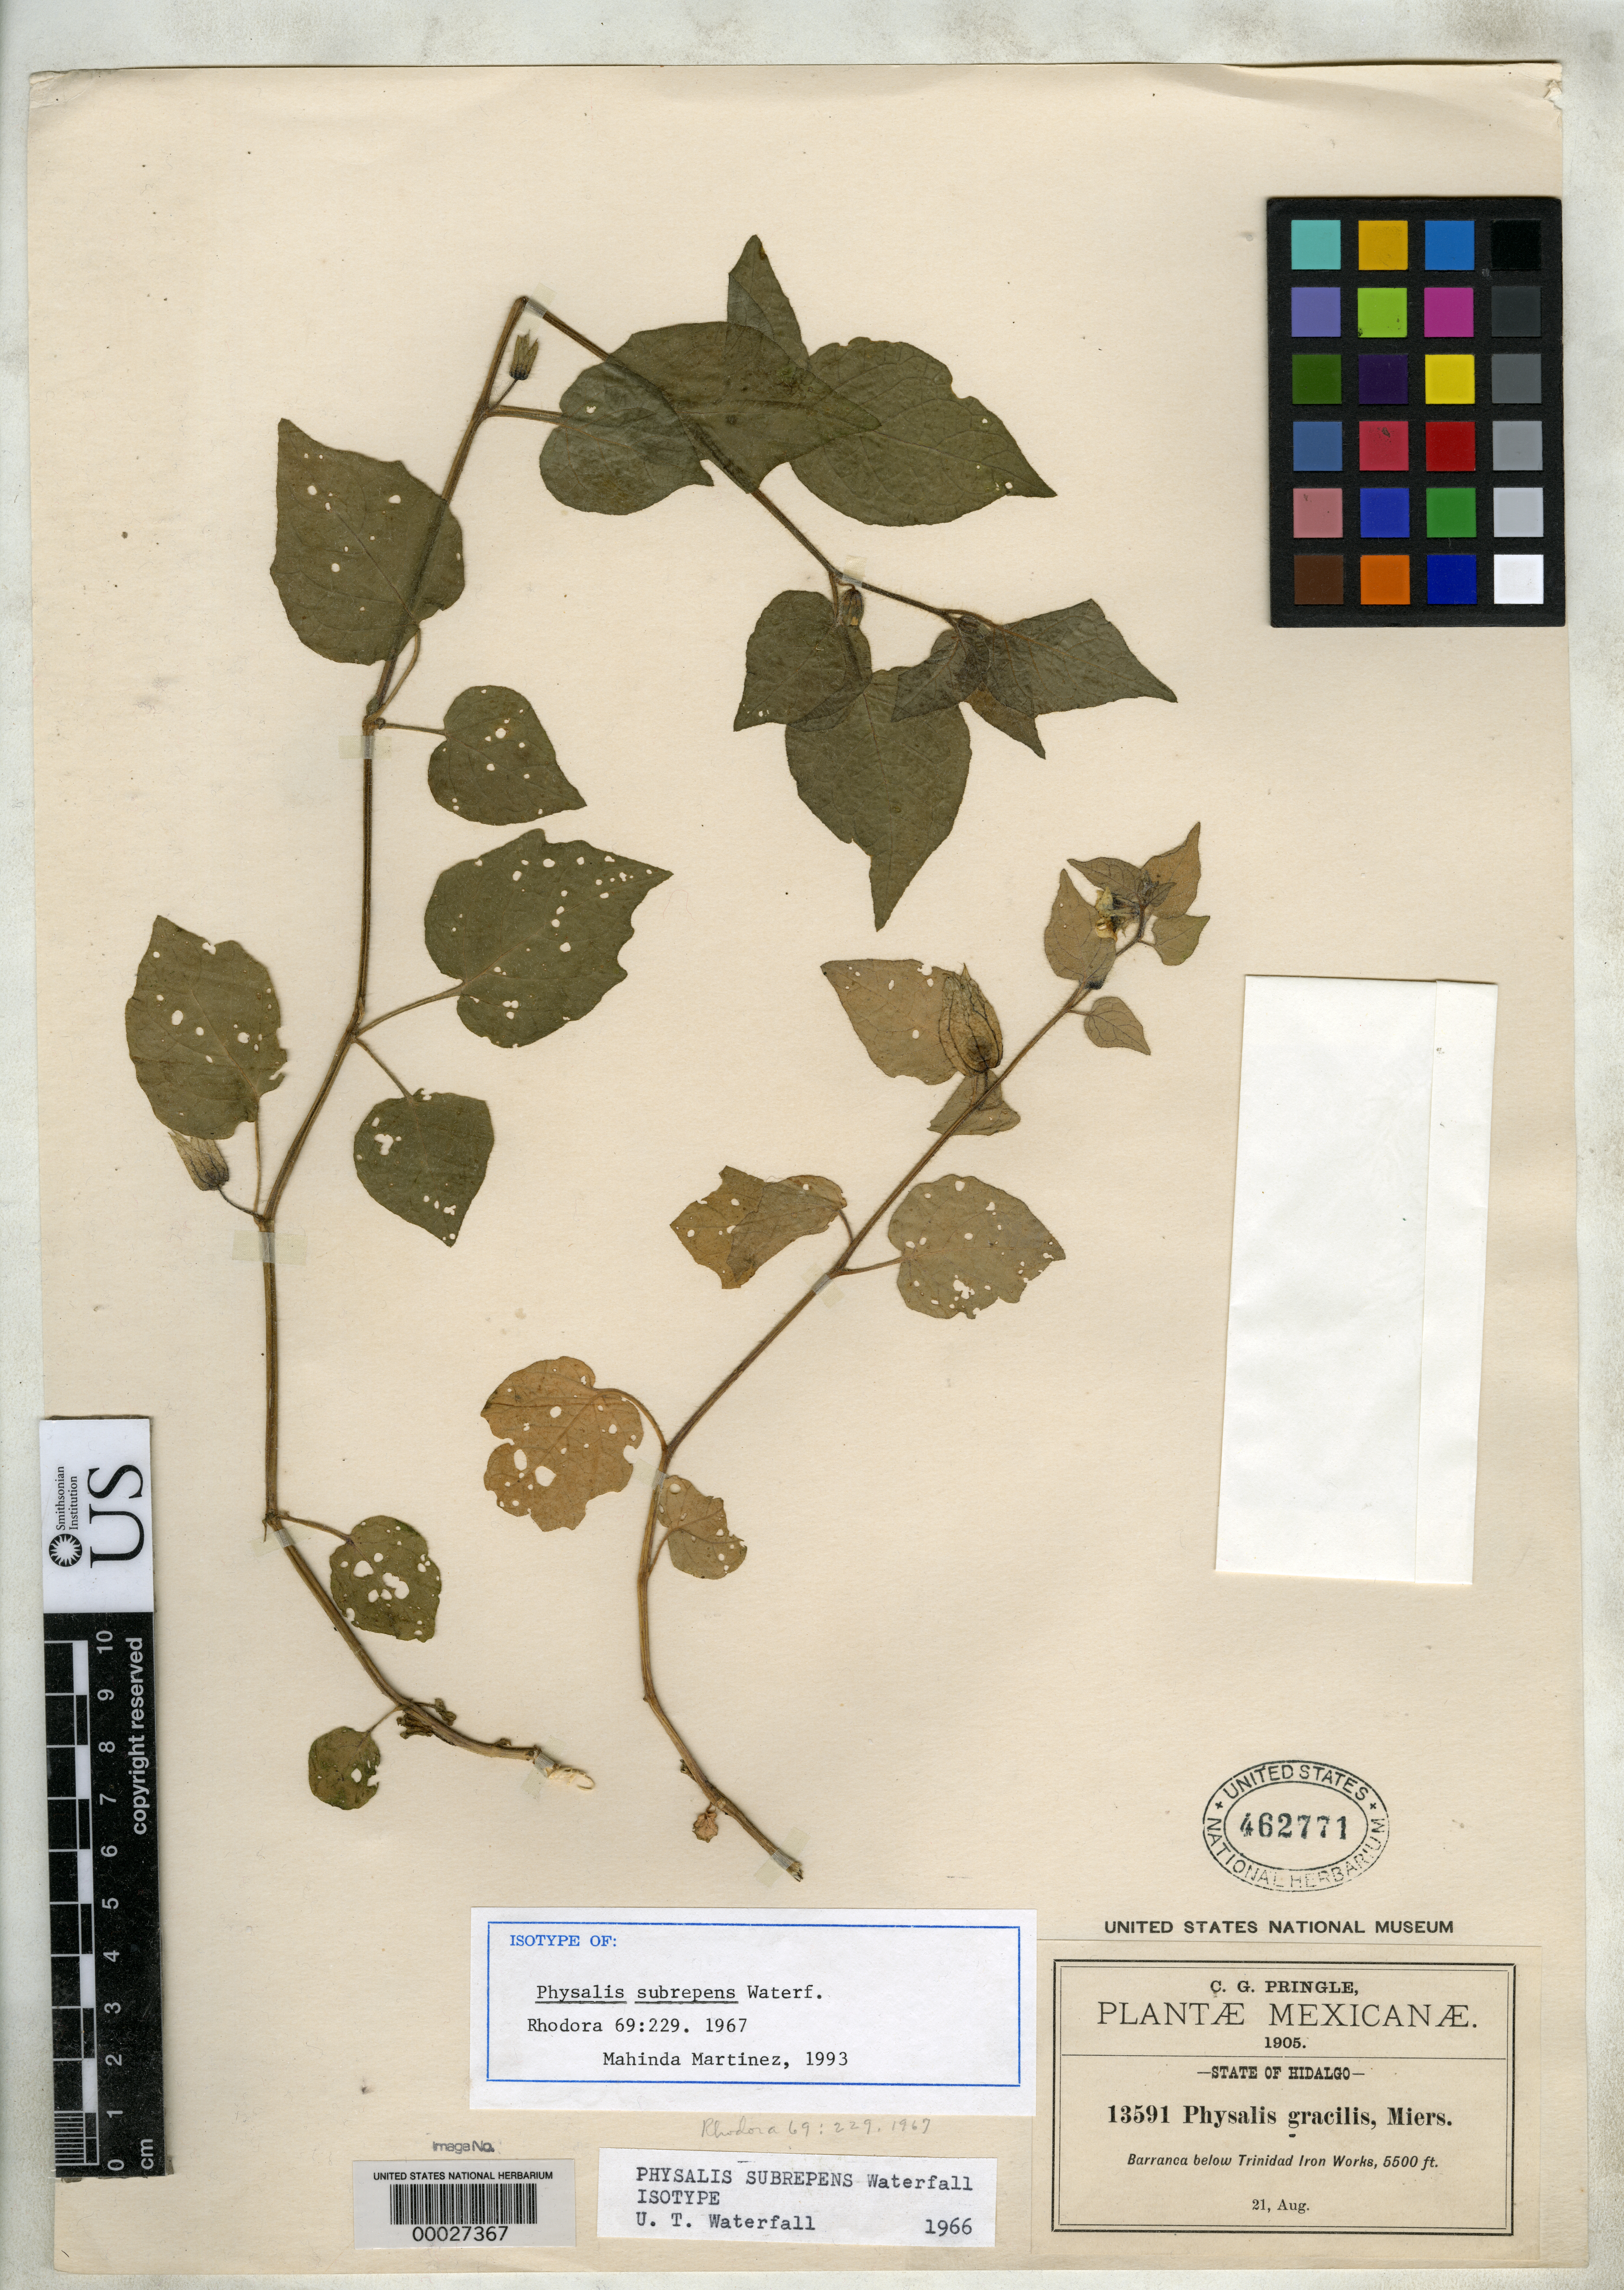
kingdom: Plantae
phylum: Tracheophyta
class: Magnoliopsida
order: Solanales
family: Solanaceae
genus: Physalis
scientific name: Physalis subrepens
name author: Waterf.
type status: Isotype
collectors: C. G. Pringle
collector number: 13591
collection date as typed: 21 Aug 1905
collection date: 1905-08-21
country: Mexico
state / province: Hidalgo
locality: Barranca below Trinidad Iron Works.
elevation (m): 1676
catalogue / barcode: US 462771